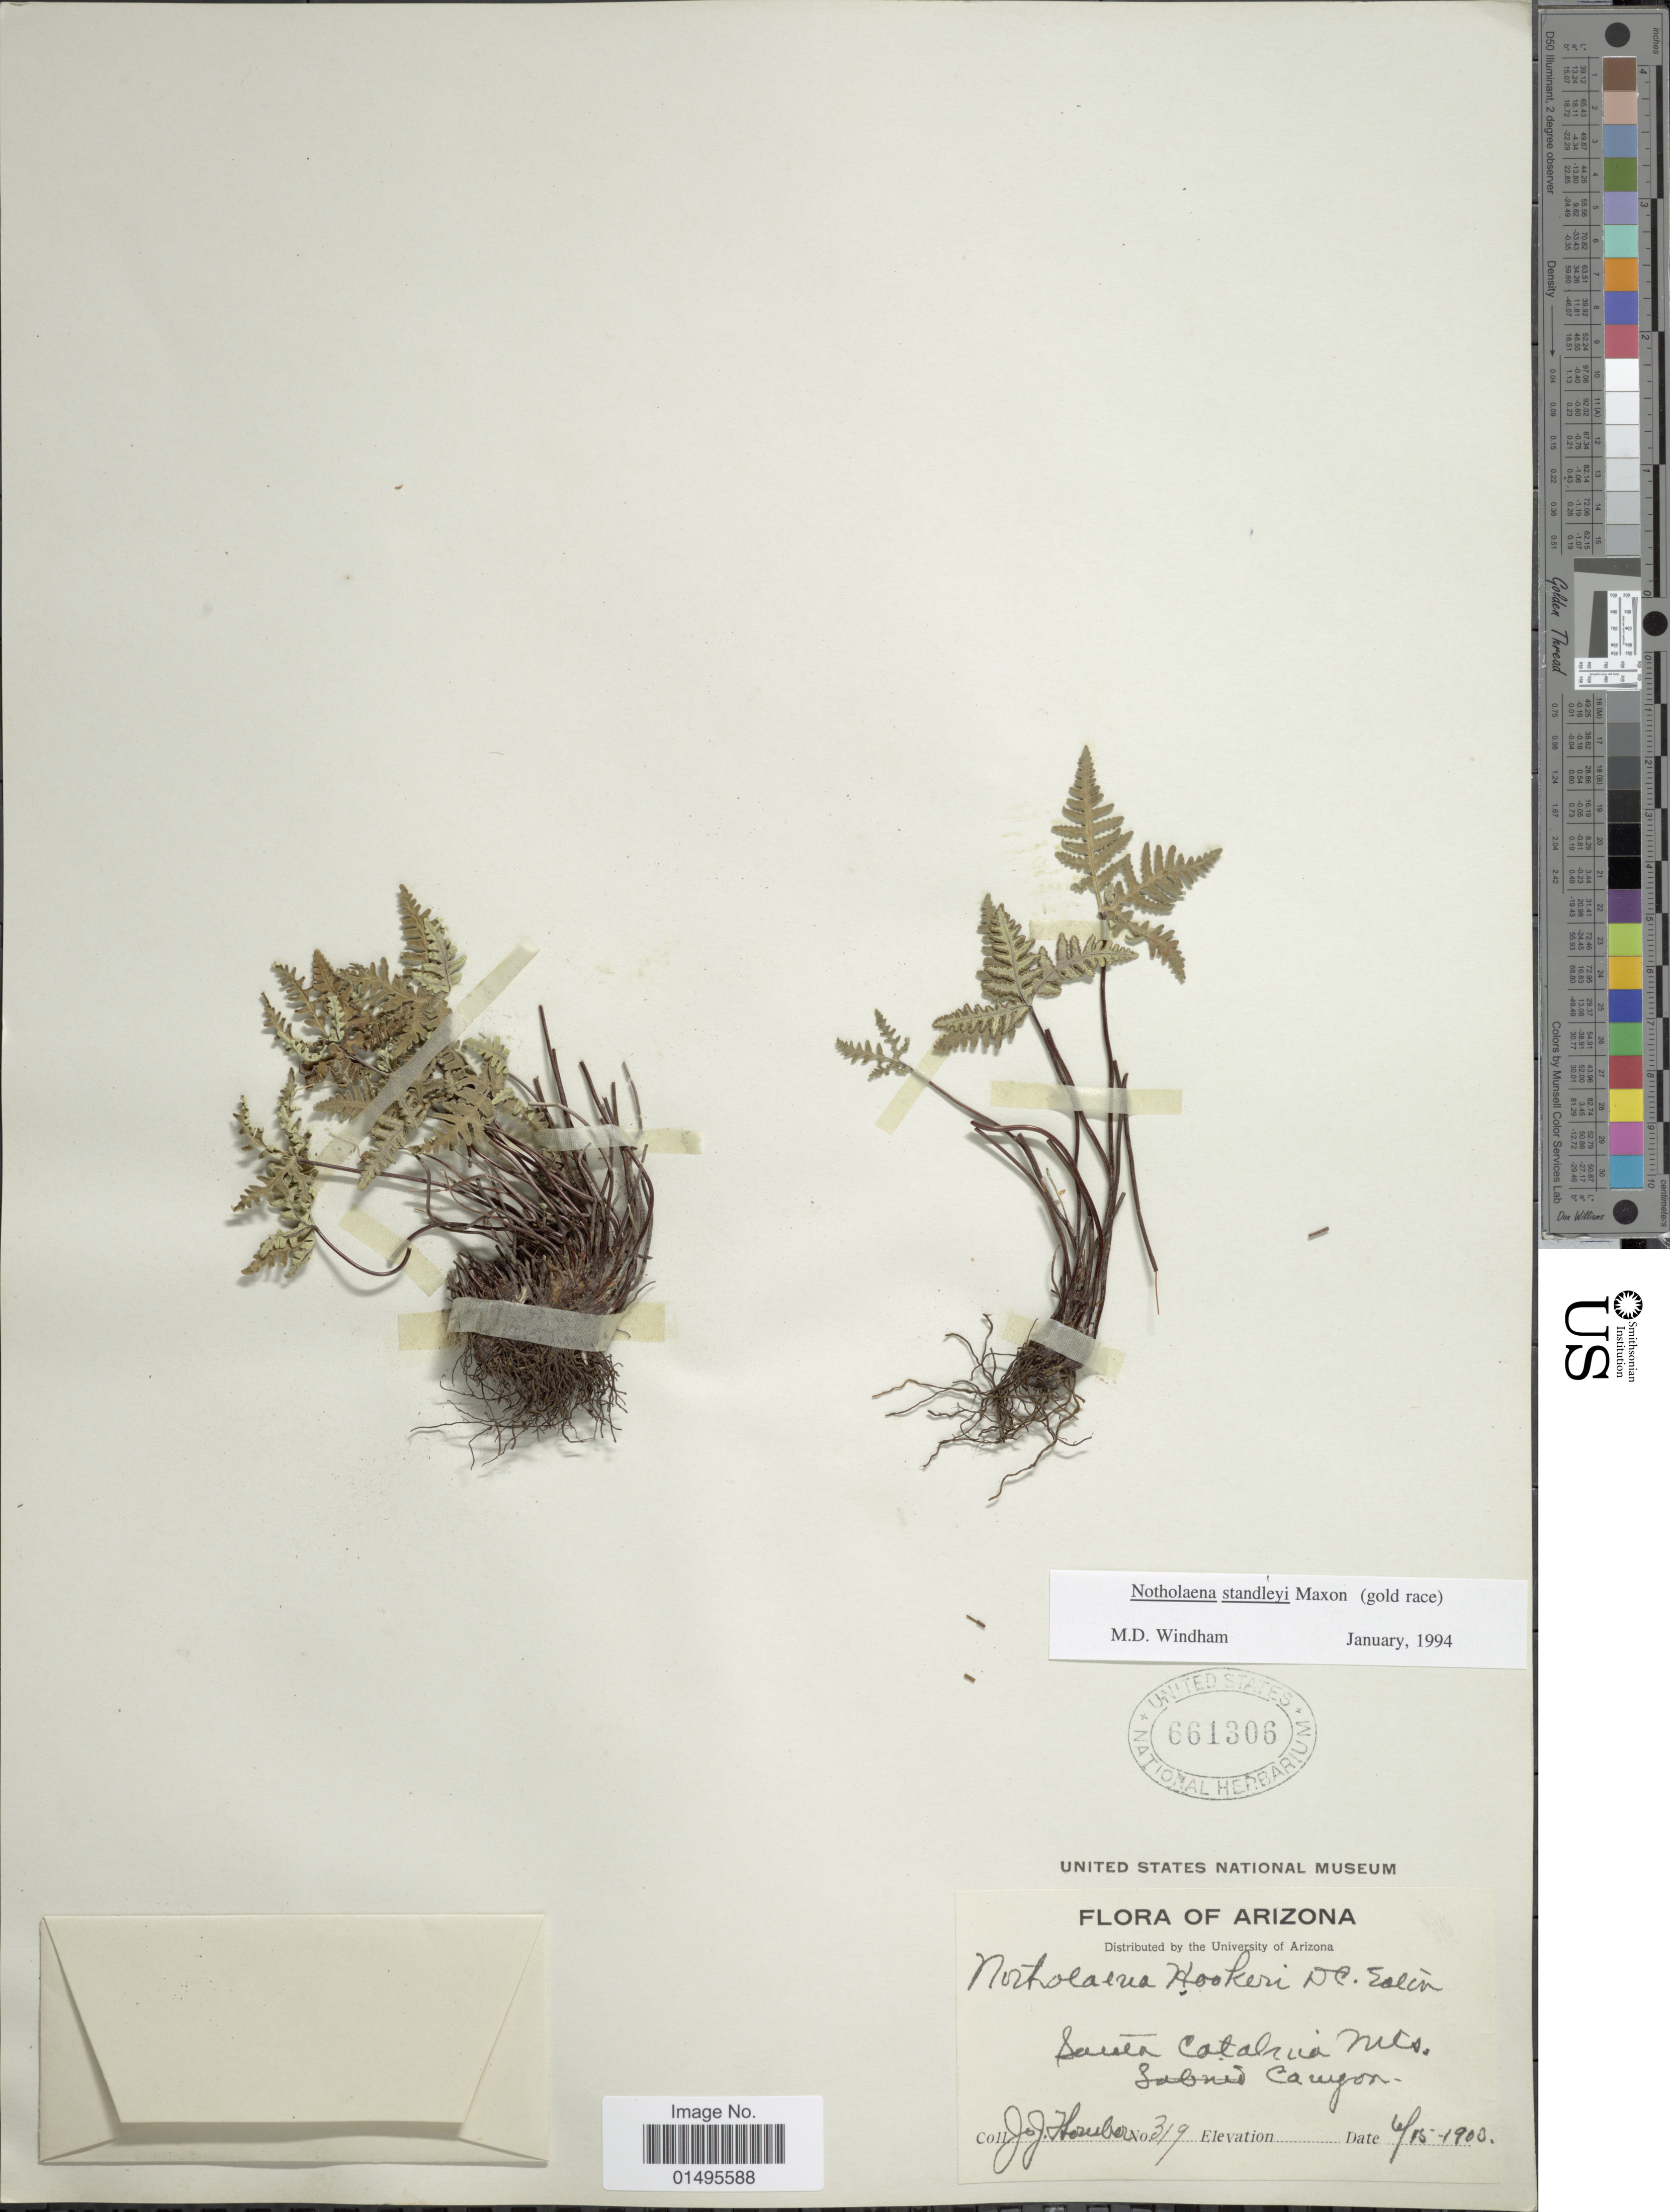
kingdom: Plantae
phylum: Tracheophyta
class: Polypodiopsida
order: Polypodiales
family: Pteridaceae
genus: Notholaena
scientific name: Notholaena standleyi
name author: Maxon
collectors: J. Houber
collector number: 319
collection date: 1900-07-15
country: United States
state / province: Arizona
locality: Santa Catalina Mts, Sabina Canyon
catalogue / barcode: US 661306